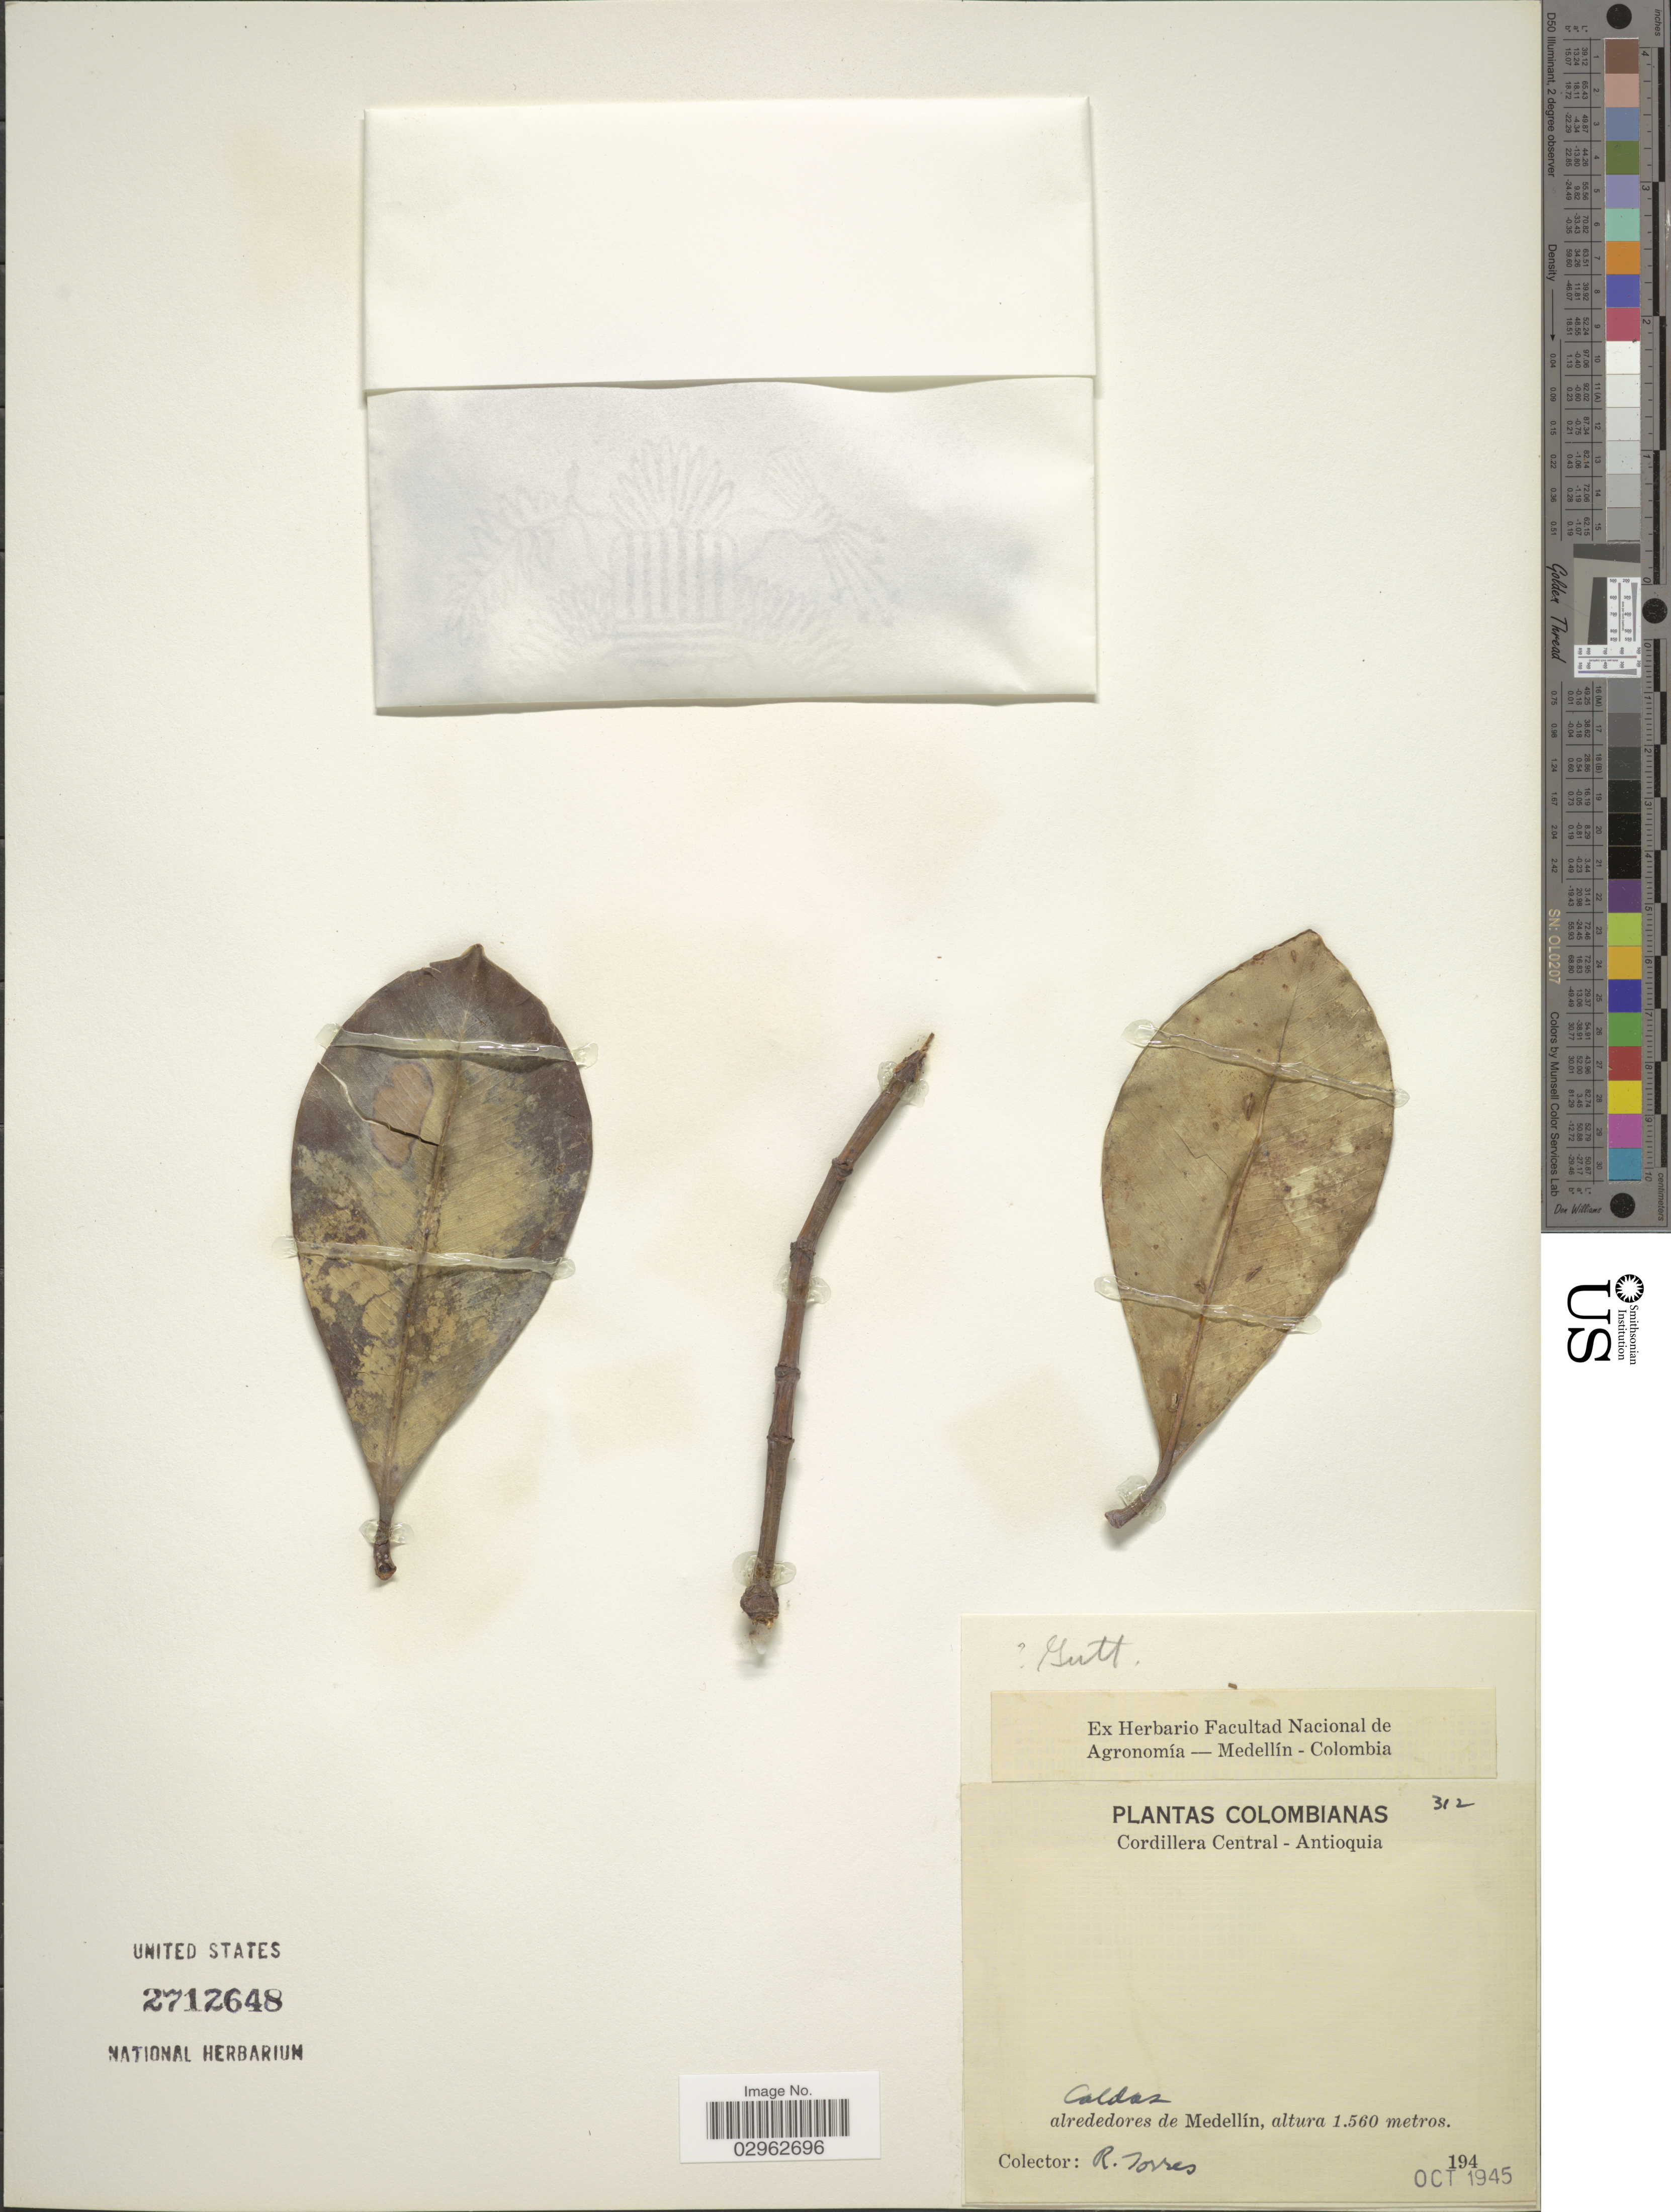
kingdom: Plantae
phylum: Tracheophyta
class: Magnoliopsida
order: Malpighiales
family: Clusiaceae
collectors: R. Torres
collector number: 312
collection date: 1945-10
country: Colombia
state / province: Antioquia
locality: Cordillera Central, Caldas, alrededores de Medellín.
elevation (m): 1560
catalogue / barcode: US 2712648